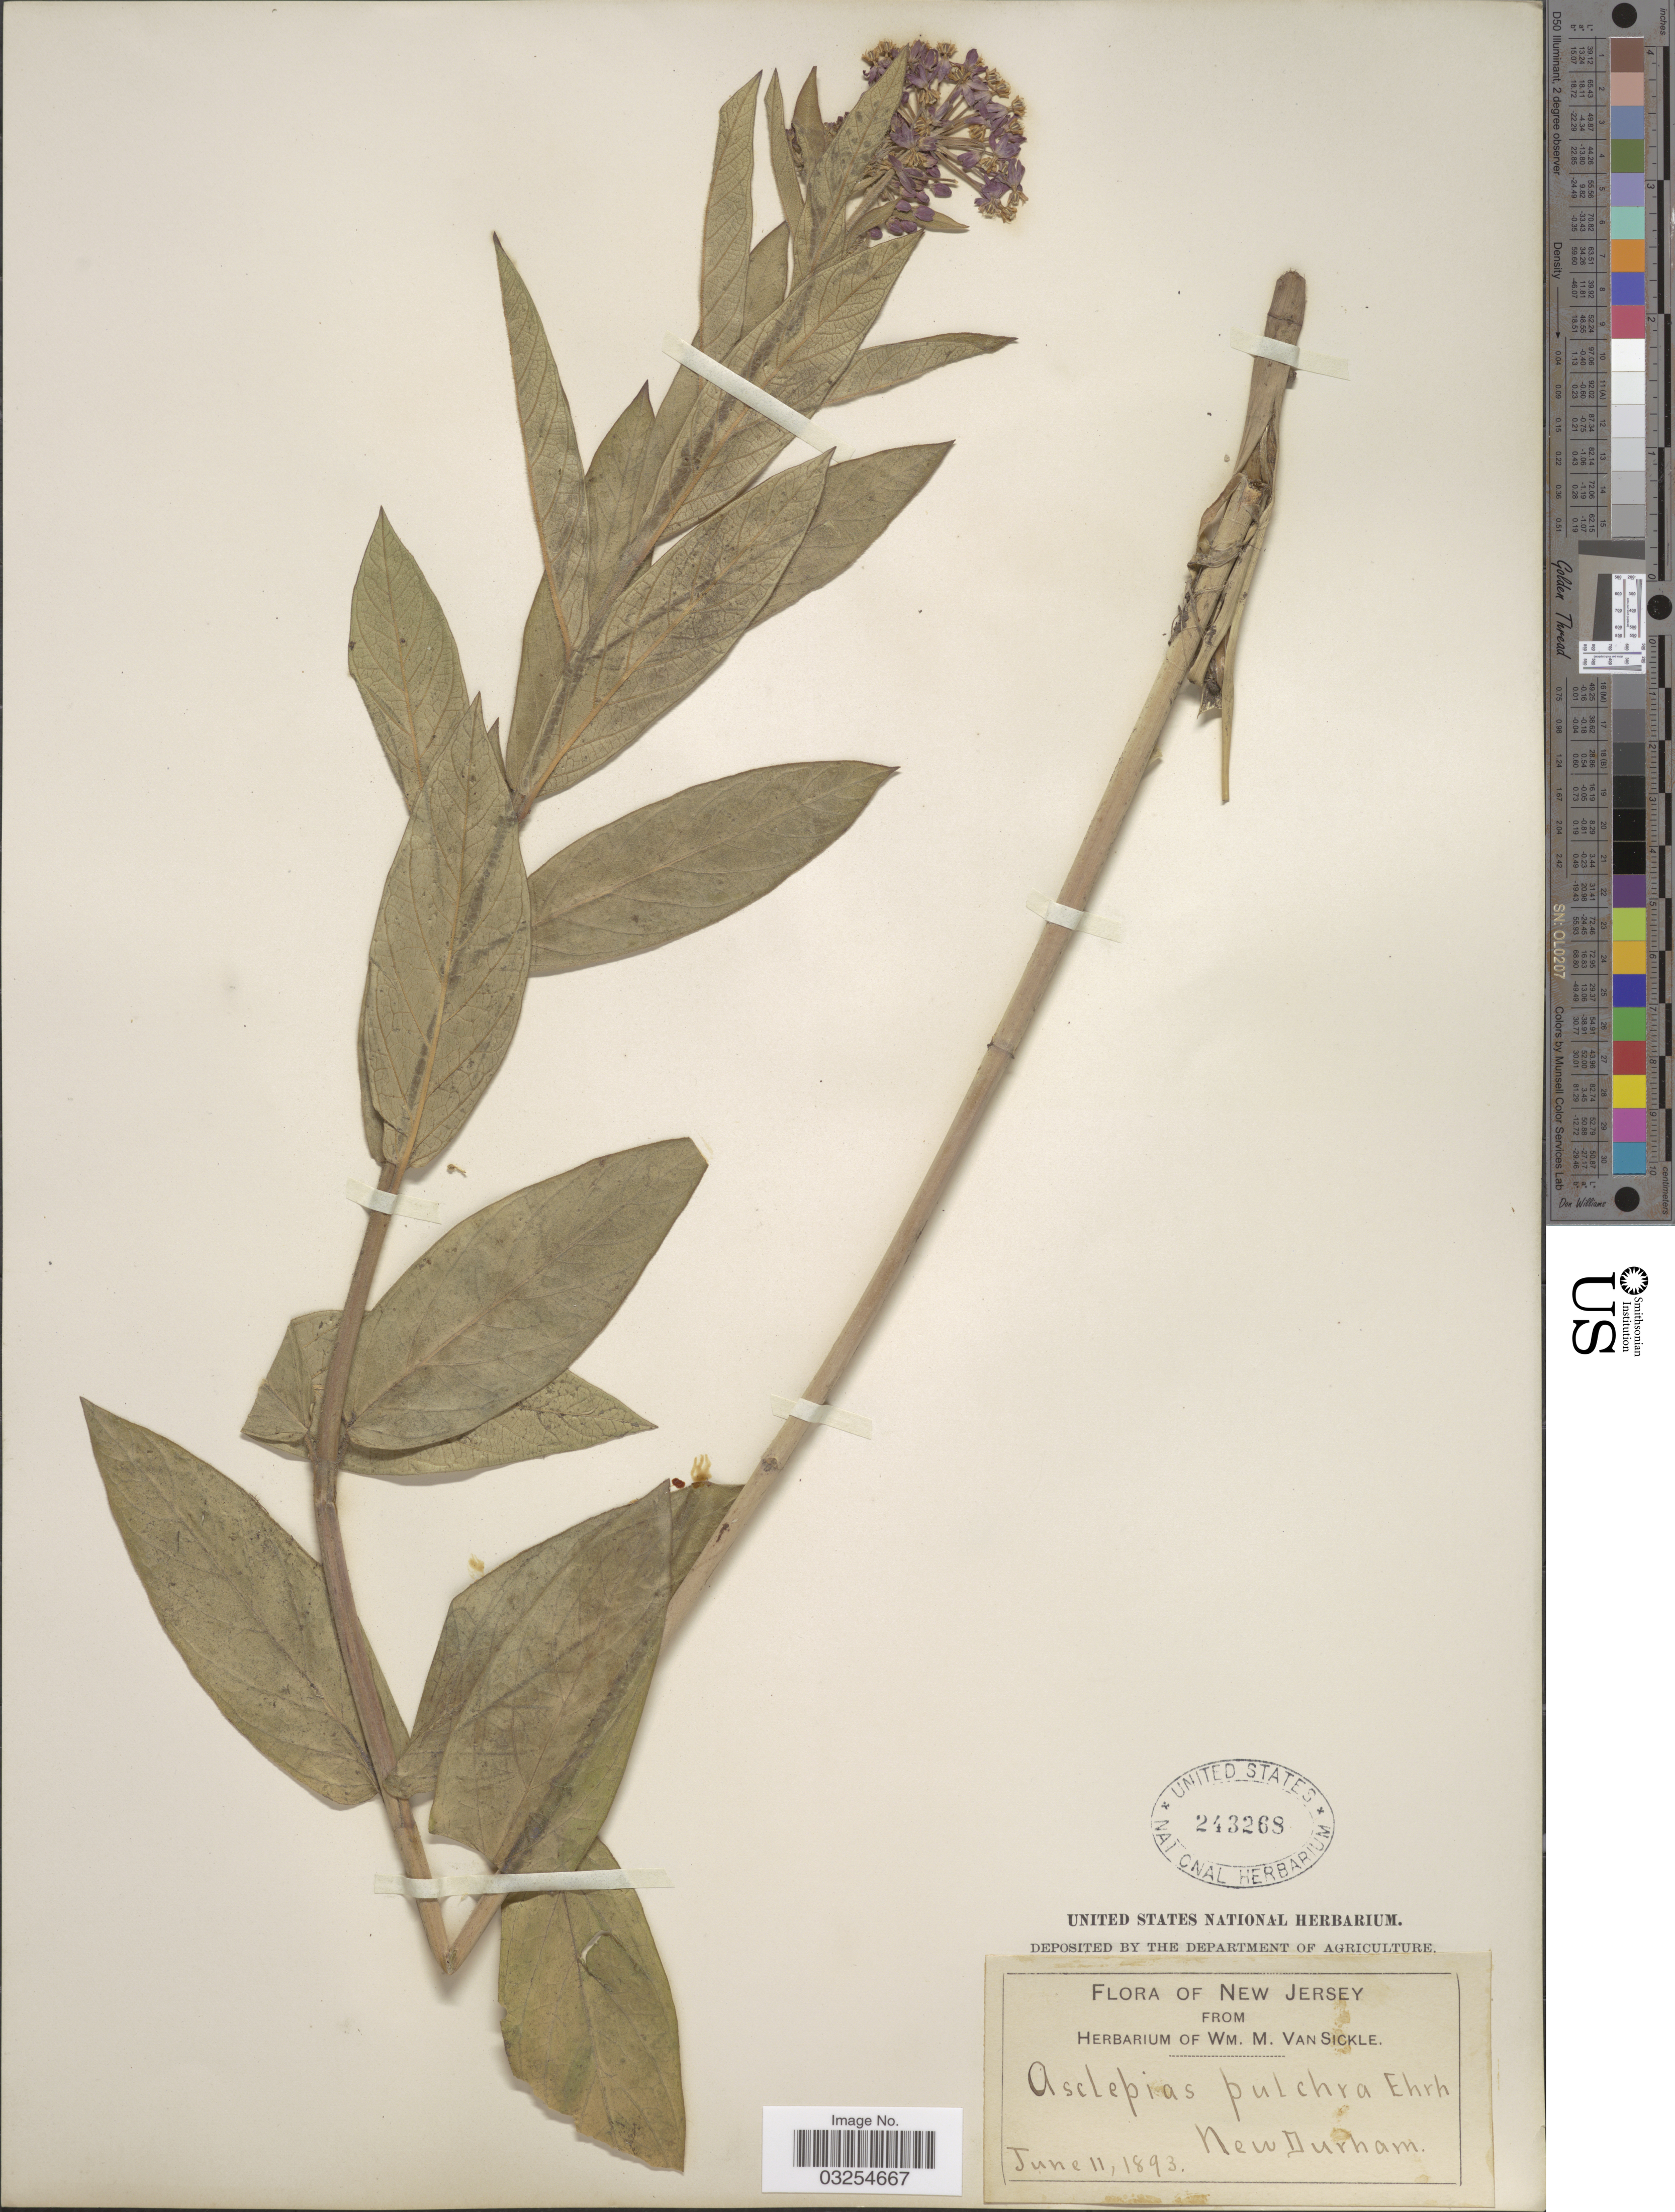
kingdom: Plantae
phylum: Tracheophyta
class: Magnoliopsida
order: Gentianales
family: Apocynaceae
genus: Asclepias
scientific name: Asclepias incarnata subsp. pulchra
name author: (Ehrh. ex Willd.) Woodson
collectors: ex herb. Wm. M. Van Sickle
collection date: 1893-06-11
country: United States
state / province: New Jersey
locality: New Durham.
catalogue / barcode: US 243268